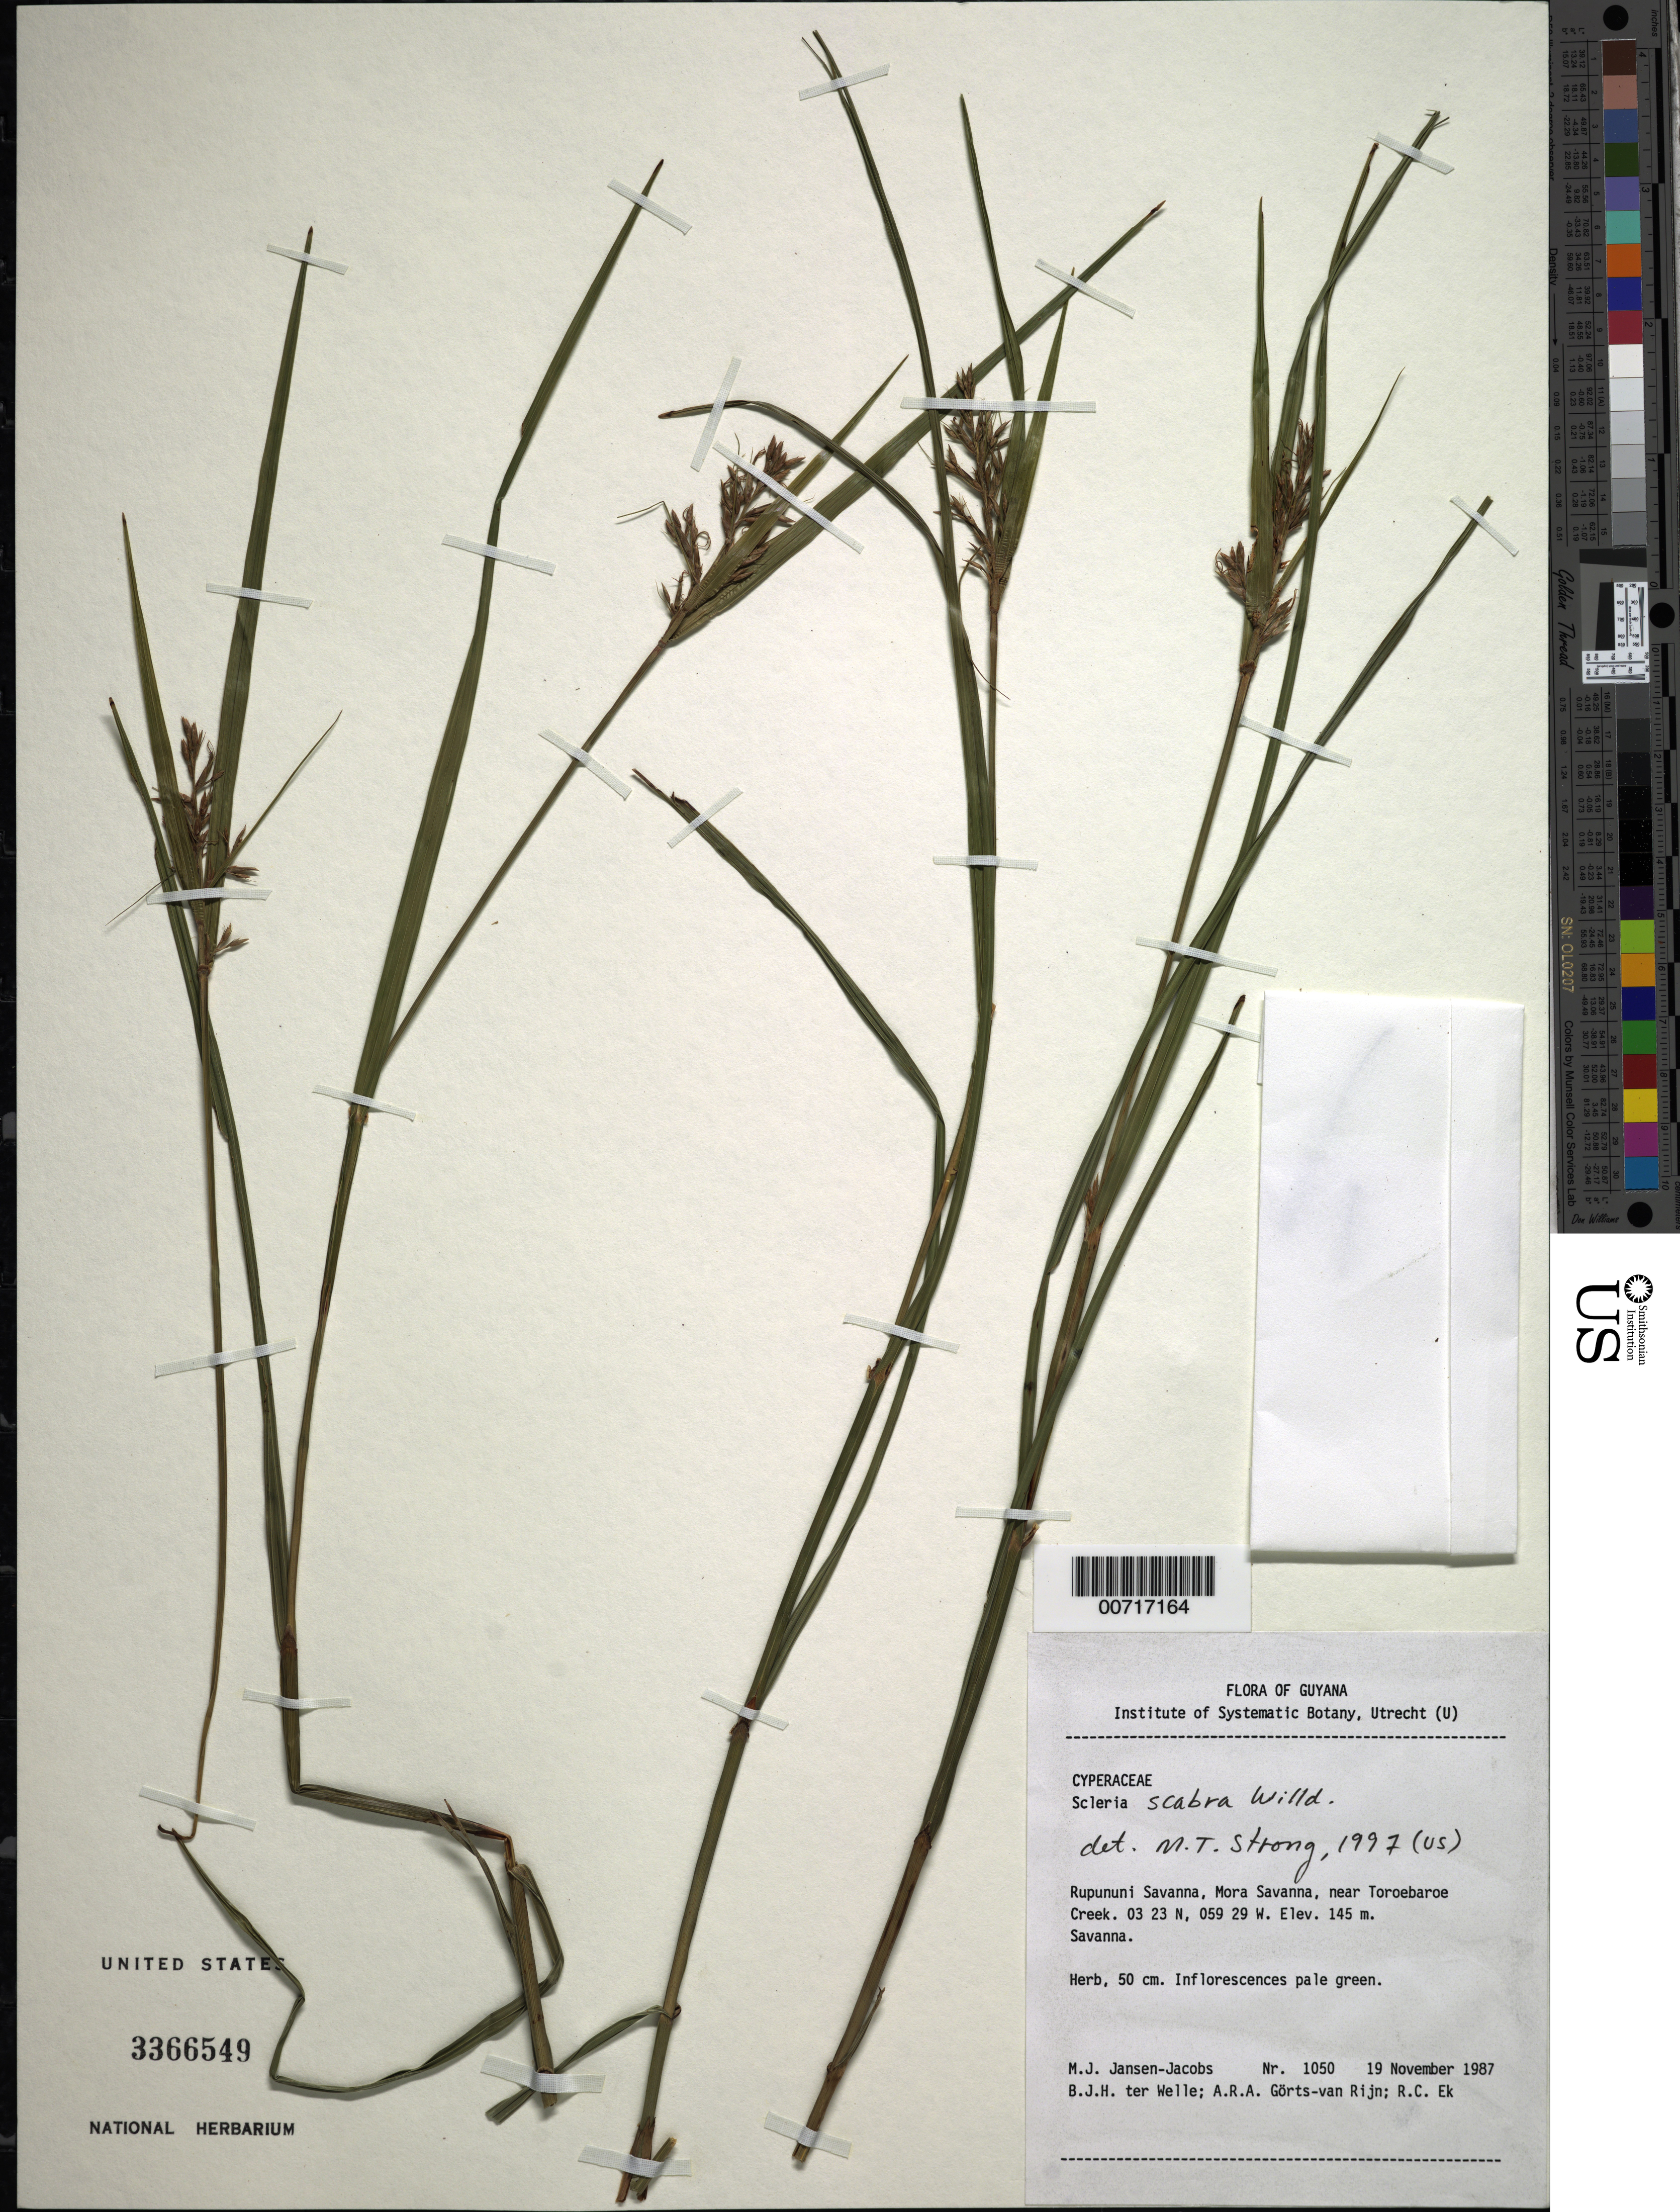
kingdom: Plantae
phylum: Tracheophyta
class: Liliopsida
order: Poales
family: Cyperaceae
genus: Scleria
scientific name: Scleria scabra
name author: Willd.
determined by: Strong, M. T., (US), Smithsonian Institution - National Museum of Natural History (UNITED STATES)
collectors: M. J. Jansen-Jacobs, B. Welle, A. .R. A. Görts-van Rijn & R. C. Ek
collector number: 1050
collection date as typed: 19-Nov-87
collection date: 1987-11-19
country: Guyana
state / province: U. Takutu-U. Essequibo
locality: Rupununi Savanna, Mora Savanna, near Toroebaroe Creek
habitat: Savanna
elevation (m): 145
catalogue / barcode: US 3366549